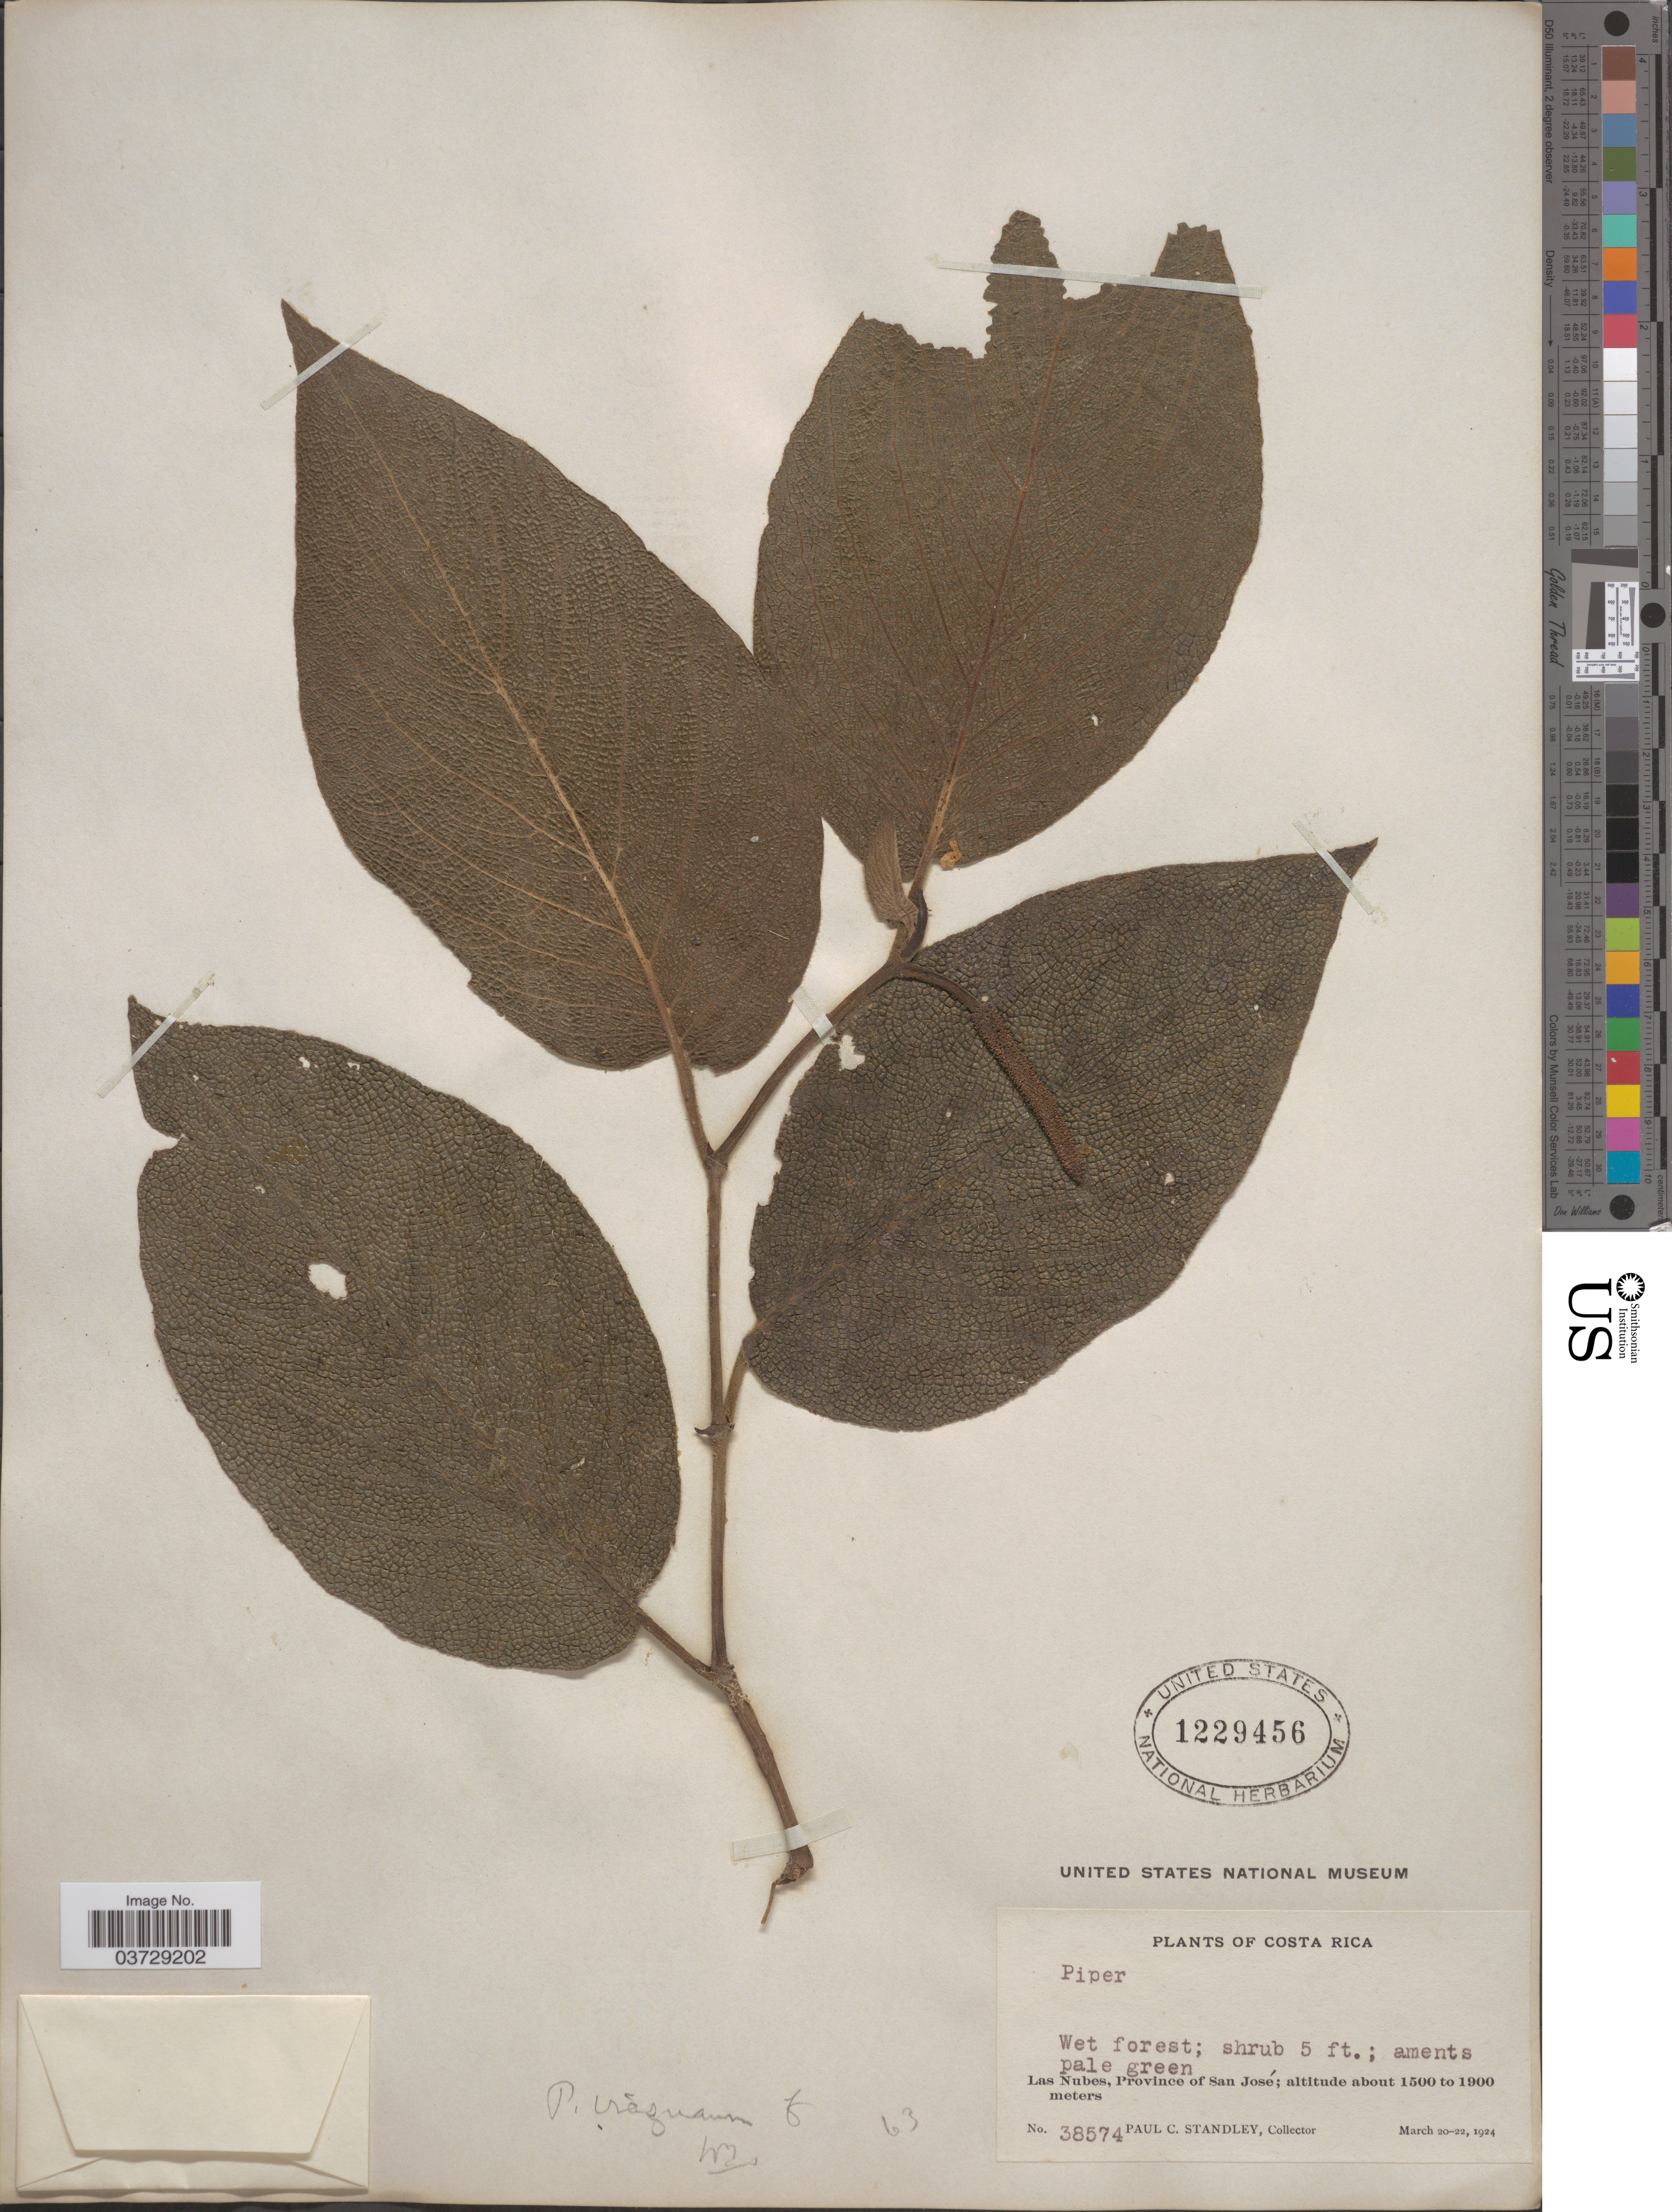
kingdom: Plantae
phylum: Tracheophyta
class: Magnoliopsida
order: Piperales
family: Piperaceae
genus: Piper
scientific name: Piper irazuanum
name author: C. DC.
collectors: P. C. Standley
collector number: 38574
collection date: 1924-03-20/1924-03-22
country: Costa Rica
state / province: San José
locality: Las Nubes.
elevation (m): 1500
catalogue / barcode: US 1229456